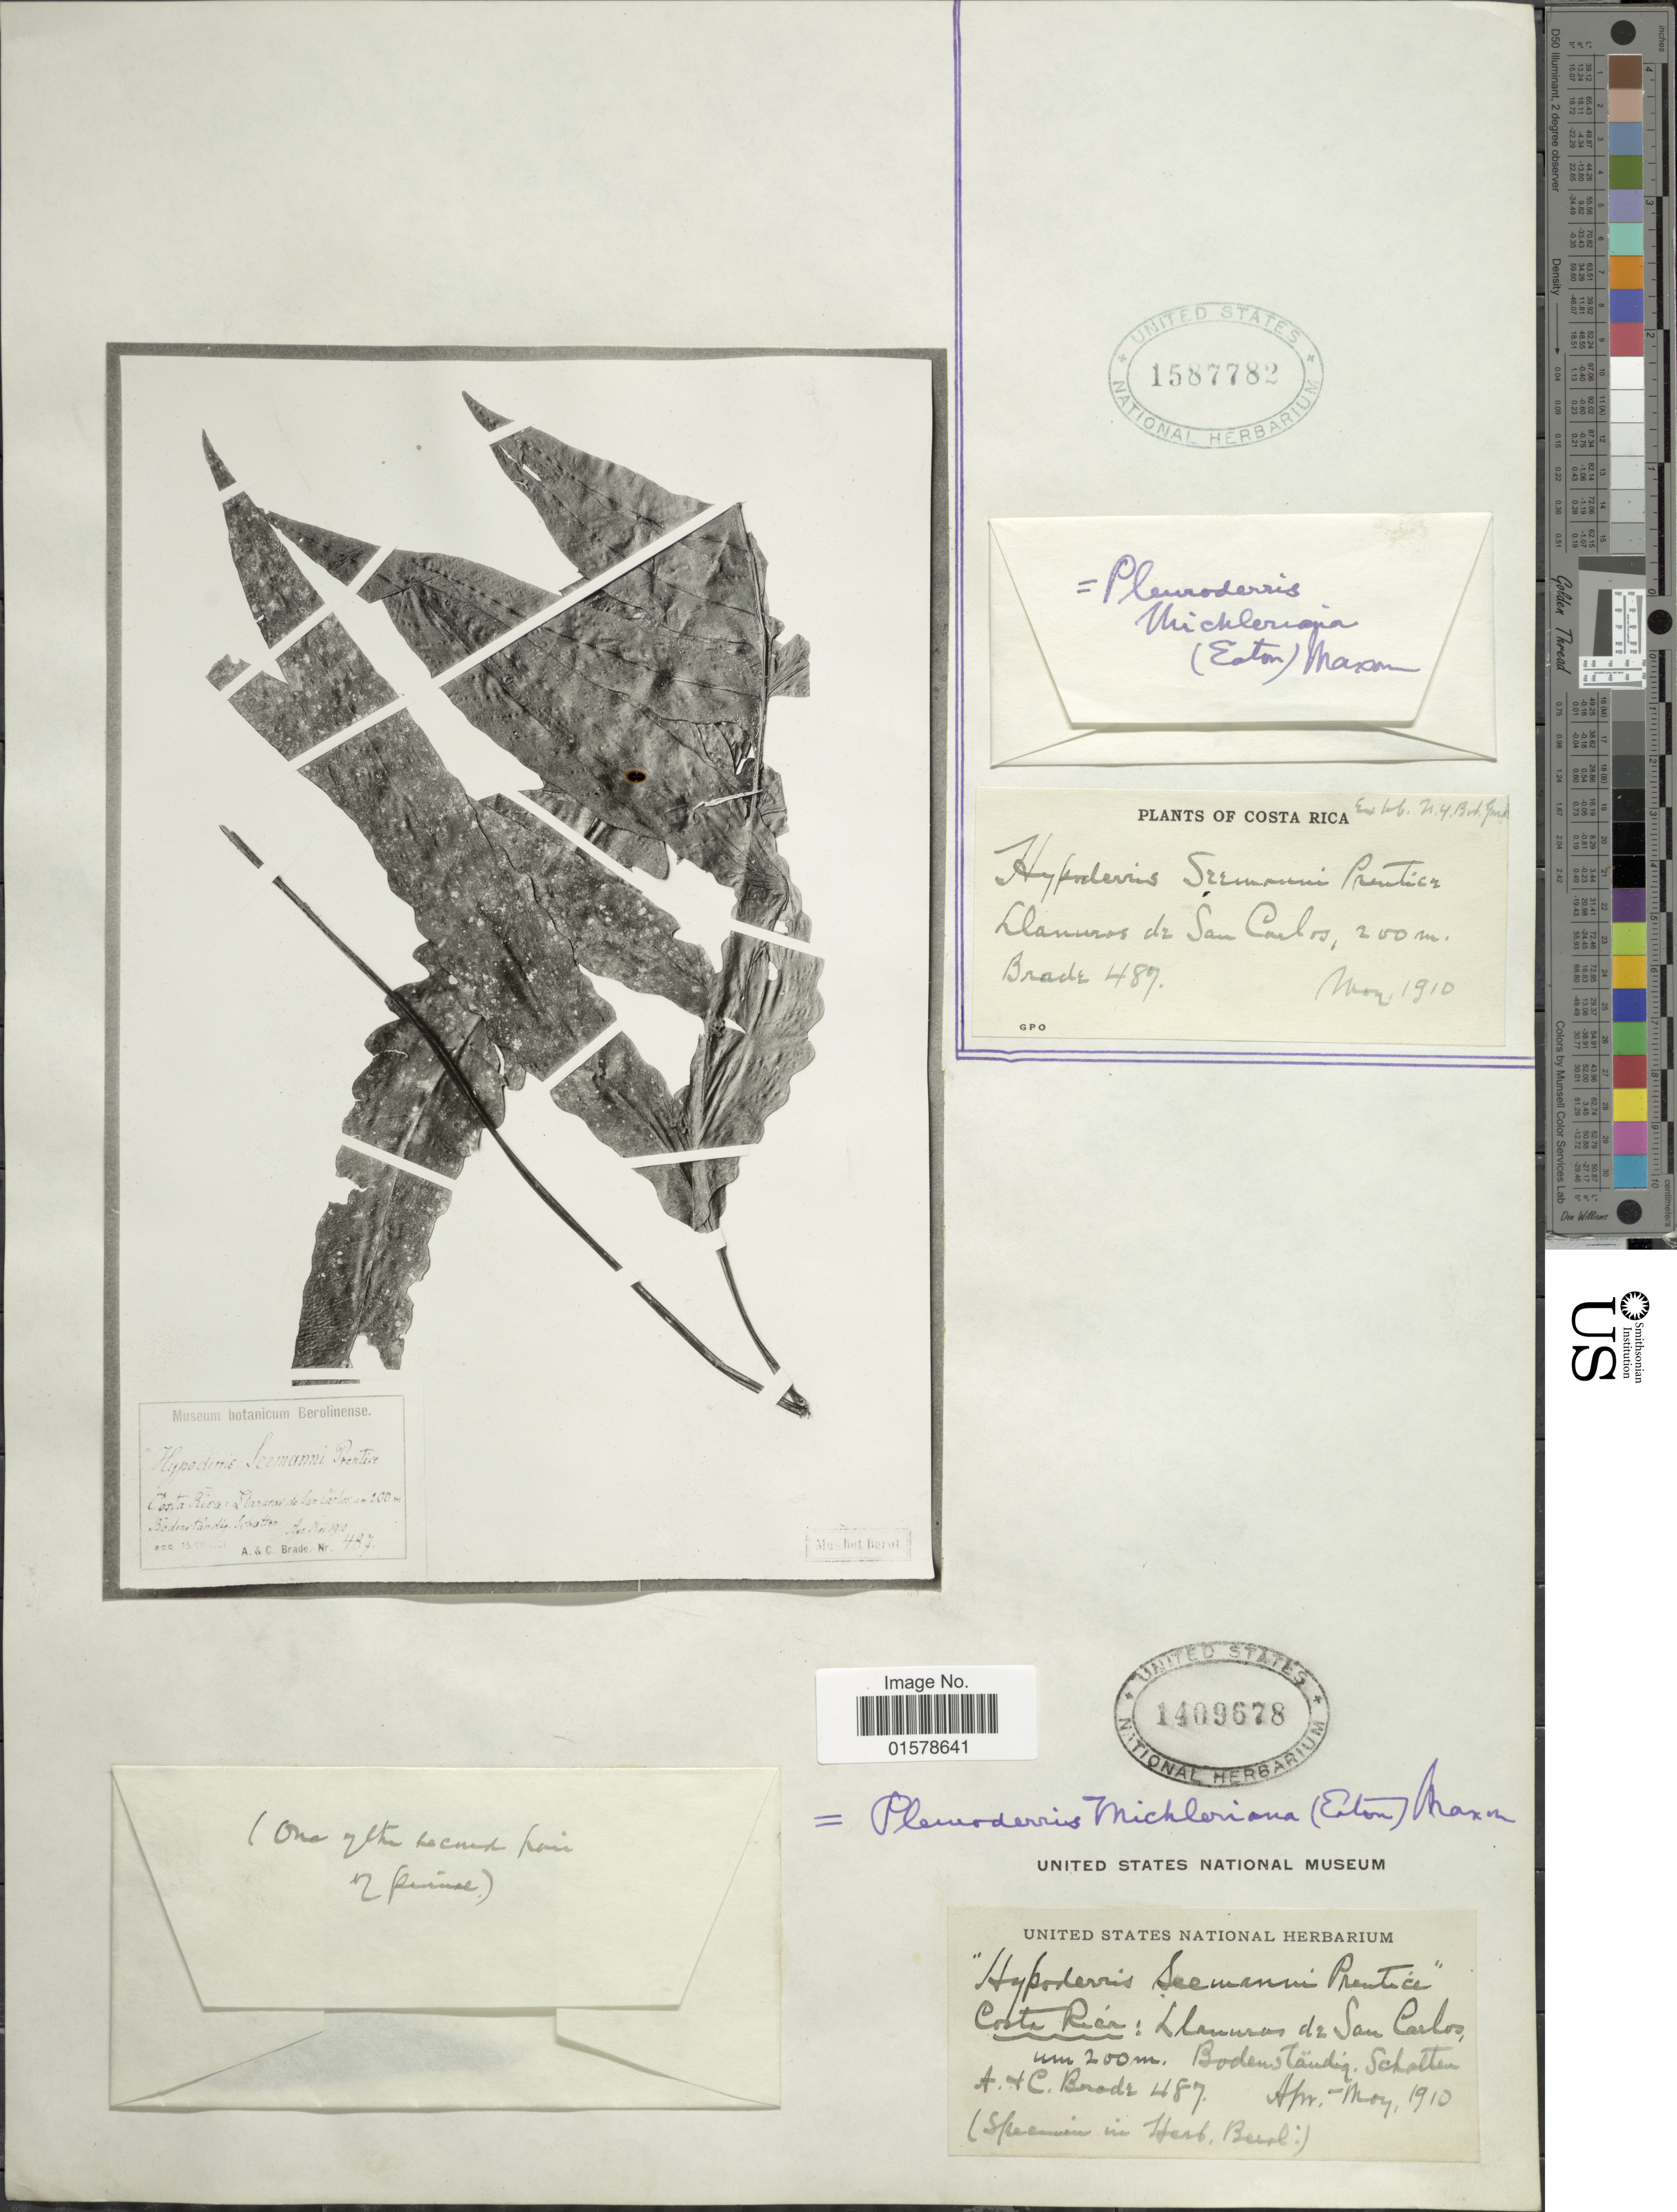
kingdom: Plantae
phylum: Tracheophyta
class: Polypodiopsida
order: Polypodiales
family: Tectariaceae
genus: Tectaria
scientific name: Tectaria x michleriana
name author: (D.C. Eaton) Lellinger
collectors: A. Brade & C. Brade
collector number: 487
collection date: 1910-04/1910-05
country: Costa Rica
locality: Llamras de San Carlos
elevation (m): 200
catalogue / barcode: US 1409678